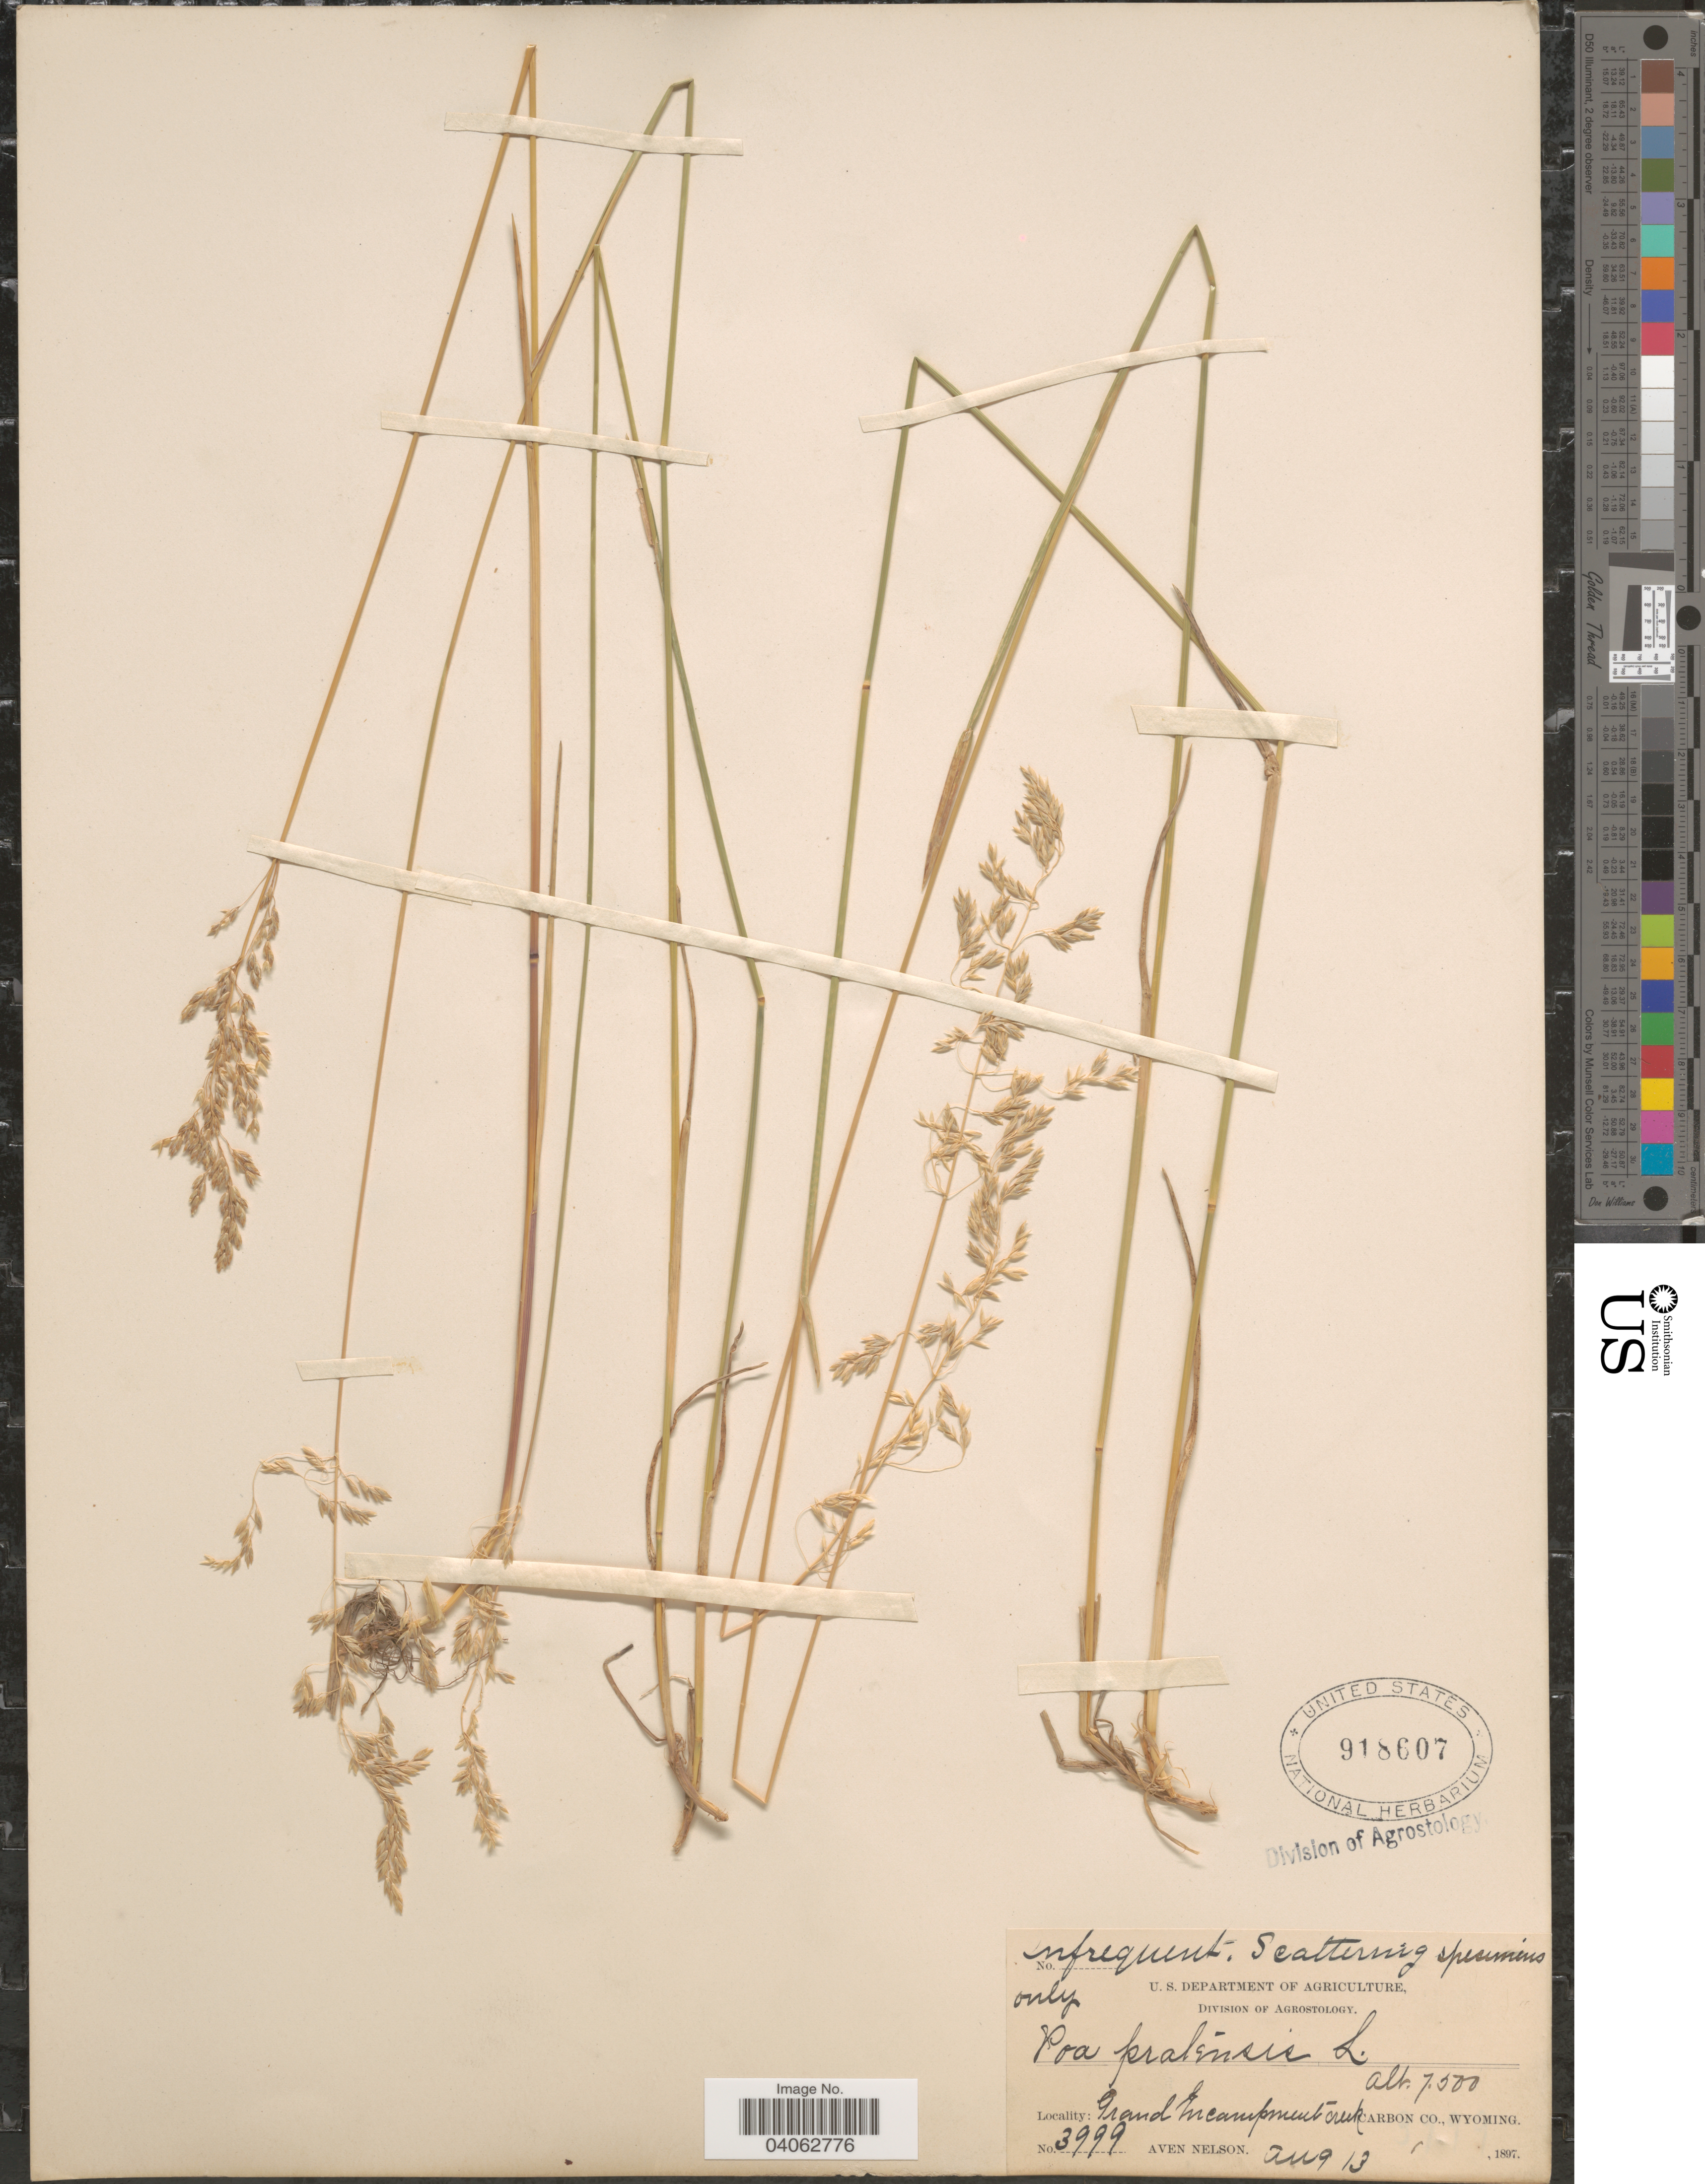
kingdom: Plantae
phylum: Tracheophyta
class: Liliopsida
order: Poales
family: Poaceae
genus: Poa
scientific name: Poa pratensis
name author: L.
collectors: A. Nelson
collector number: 3999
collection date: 1897-08-13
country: United States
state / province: Wyoming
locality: Grand Encampment Creek. Carbon Co.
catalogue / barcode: US 918607